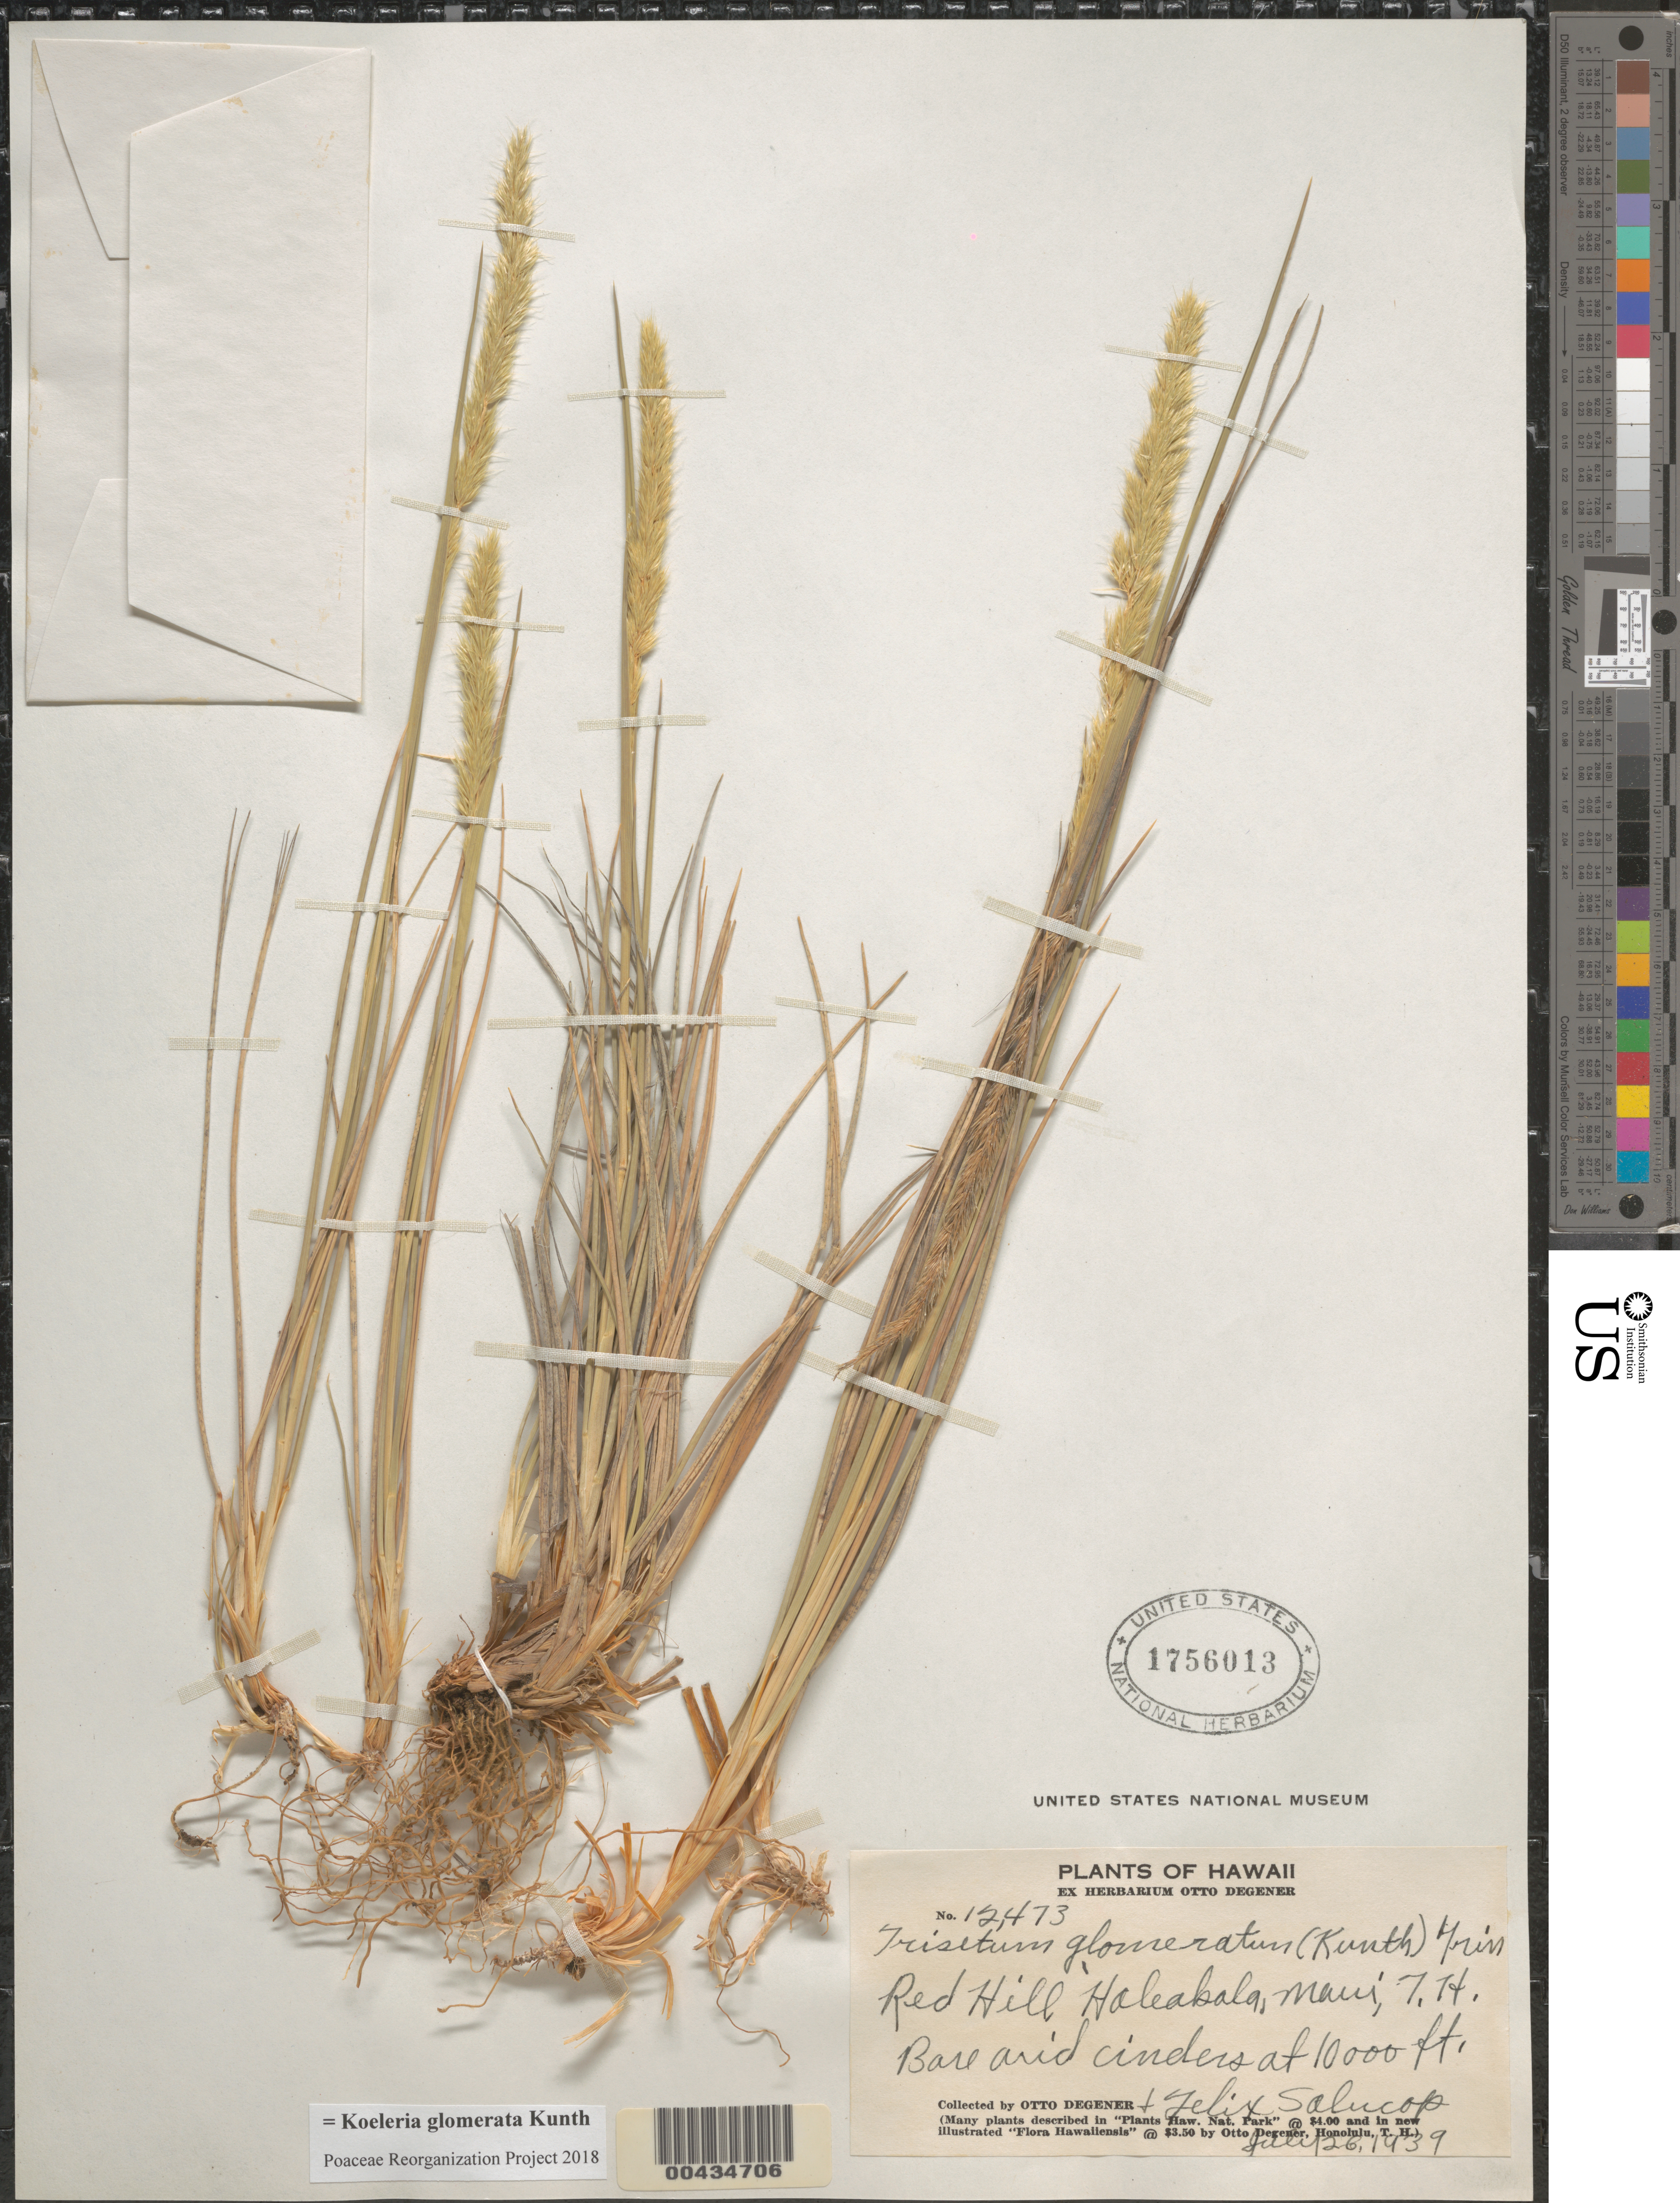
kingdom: Plantae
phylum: Tracheophyta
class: Liliopsida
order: Poales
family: Poaceae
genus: Koeleria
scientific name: Koeleria glomerata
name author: Kunth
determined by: Poaceae Reorganization Project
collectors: O. Degener & F. Salucop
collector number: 12473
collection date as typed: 26 Jul 1939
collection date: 1939-07-26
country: United States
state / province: Hawaii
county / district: Maui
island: Maui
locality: Red Hill, Haleakala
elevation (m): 3048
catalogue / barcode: US 1756013